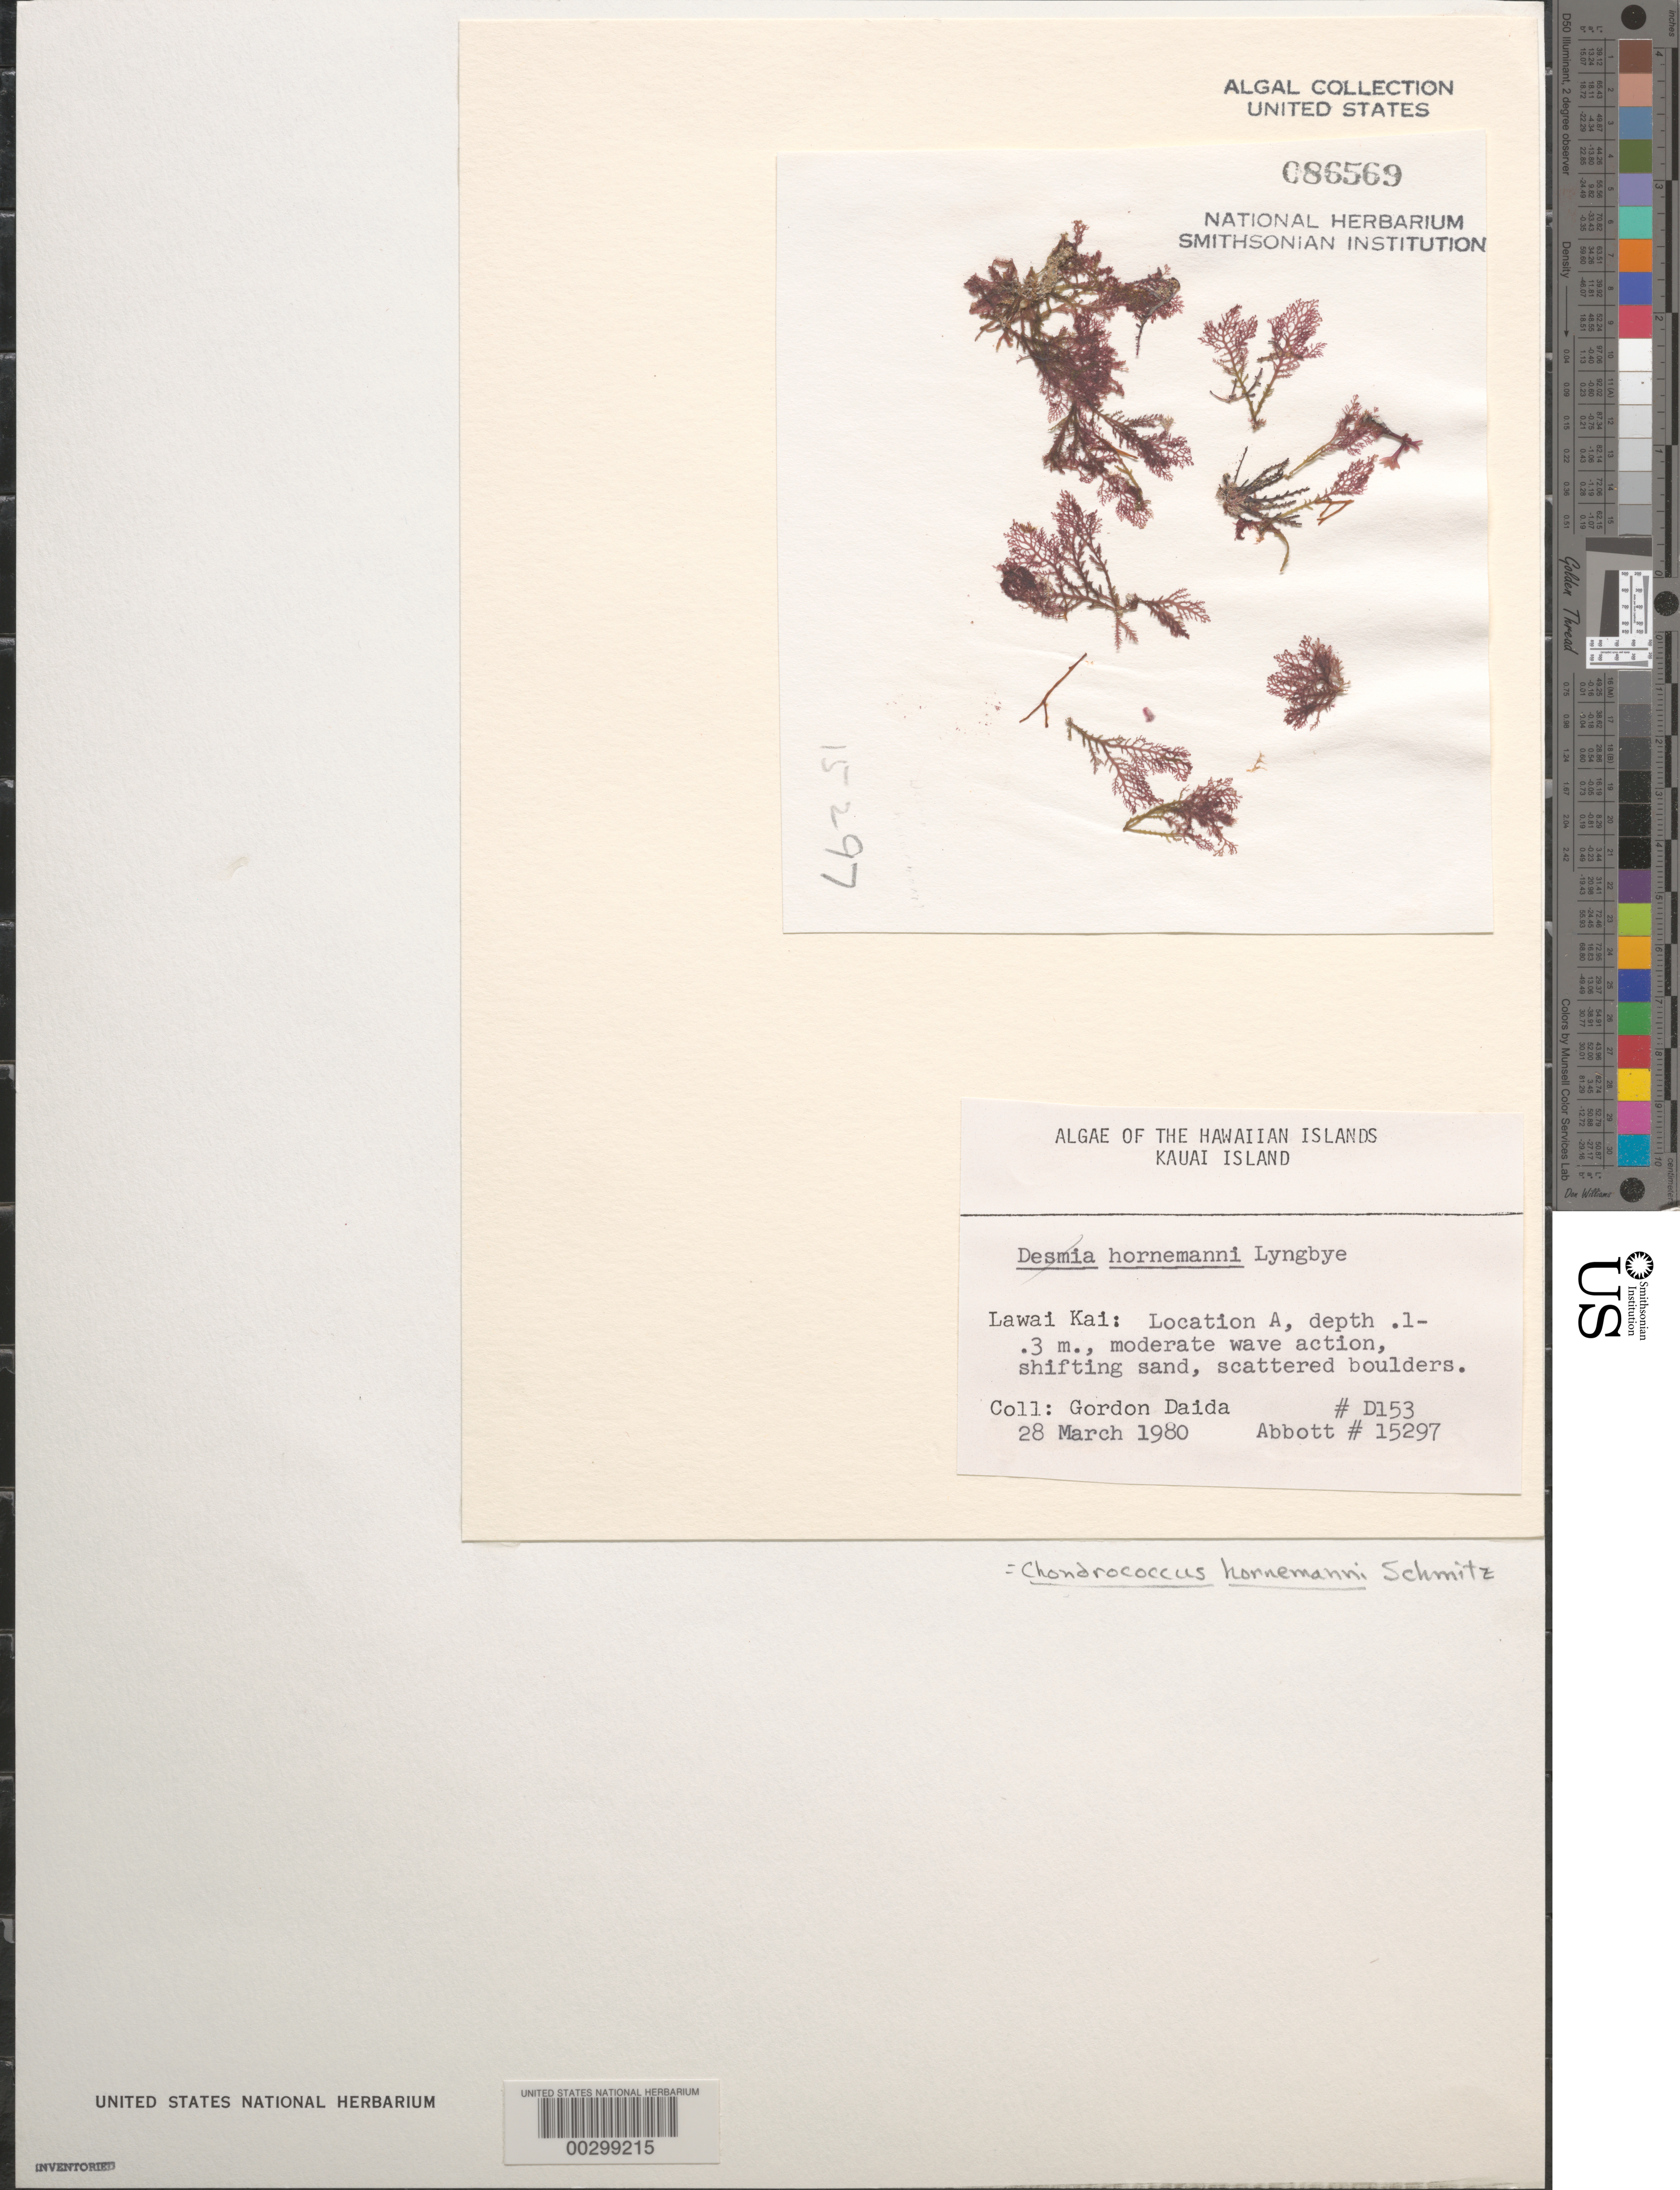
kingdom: Plantae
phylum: Rhodophyta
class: Florideophyceae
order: Gigartinales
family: Rhizophyllidaceae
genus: Portieria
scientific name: Portieria hornemannii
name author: (Lyngbye) P.C. Silva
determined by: Algae name updating Project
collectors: G. Daida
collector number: D153 & IAA 15297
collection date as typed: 28 Mar 1980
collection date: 1980-03-28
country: United States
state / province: Hawaii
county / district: Kauai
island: Kaua'i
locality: Lawai Kai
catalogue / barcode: US 86569